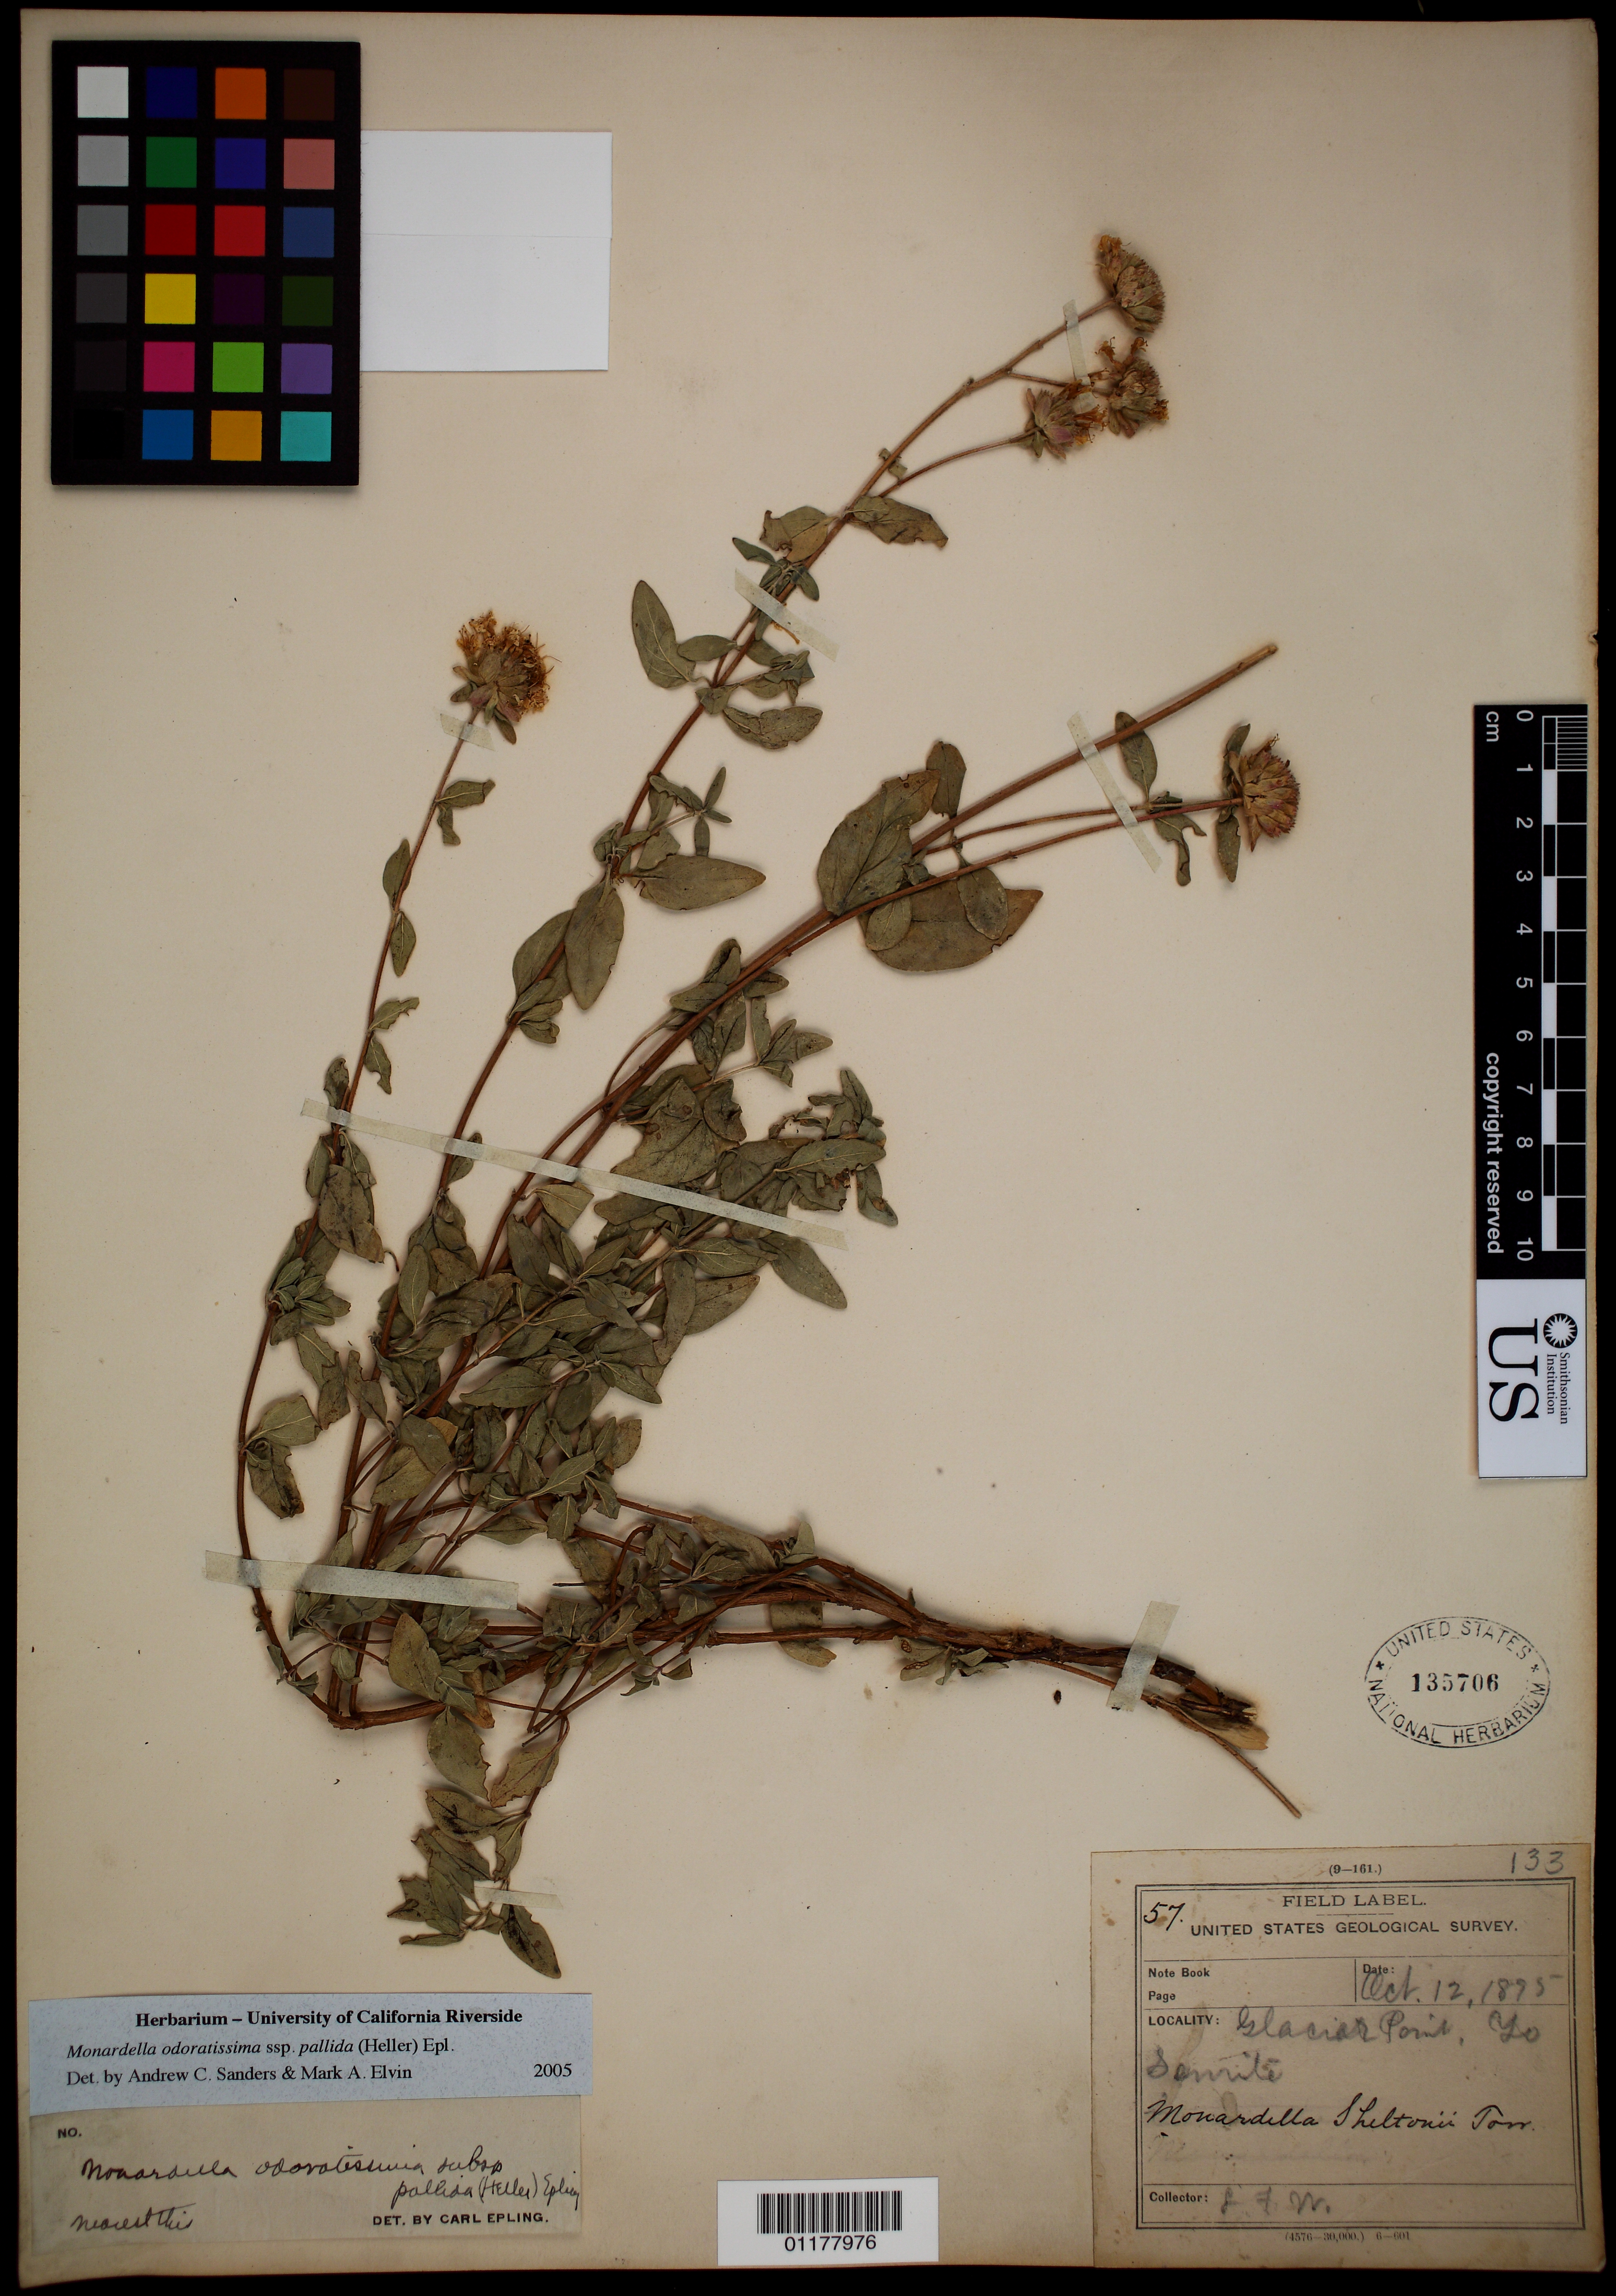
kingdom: Plantae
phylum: Tracheophyta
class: Magnoliopsida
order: Lamiales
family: Lamiaceae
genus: Monardella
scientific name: Monardella odoratissima subsp. pallida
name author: (A. Heller) Epling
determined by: Sanders, A. C.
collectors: L. F. Ward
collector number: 57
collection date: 1895-10-12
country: United States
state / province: California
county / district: Mariposa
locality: Glacier Point, Yosemite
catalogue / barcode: US 135706